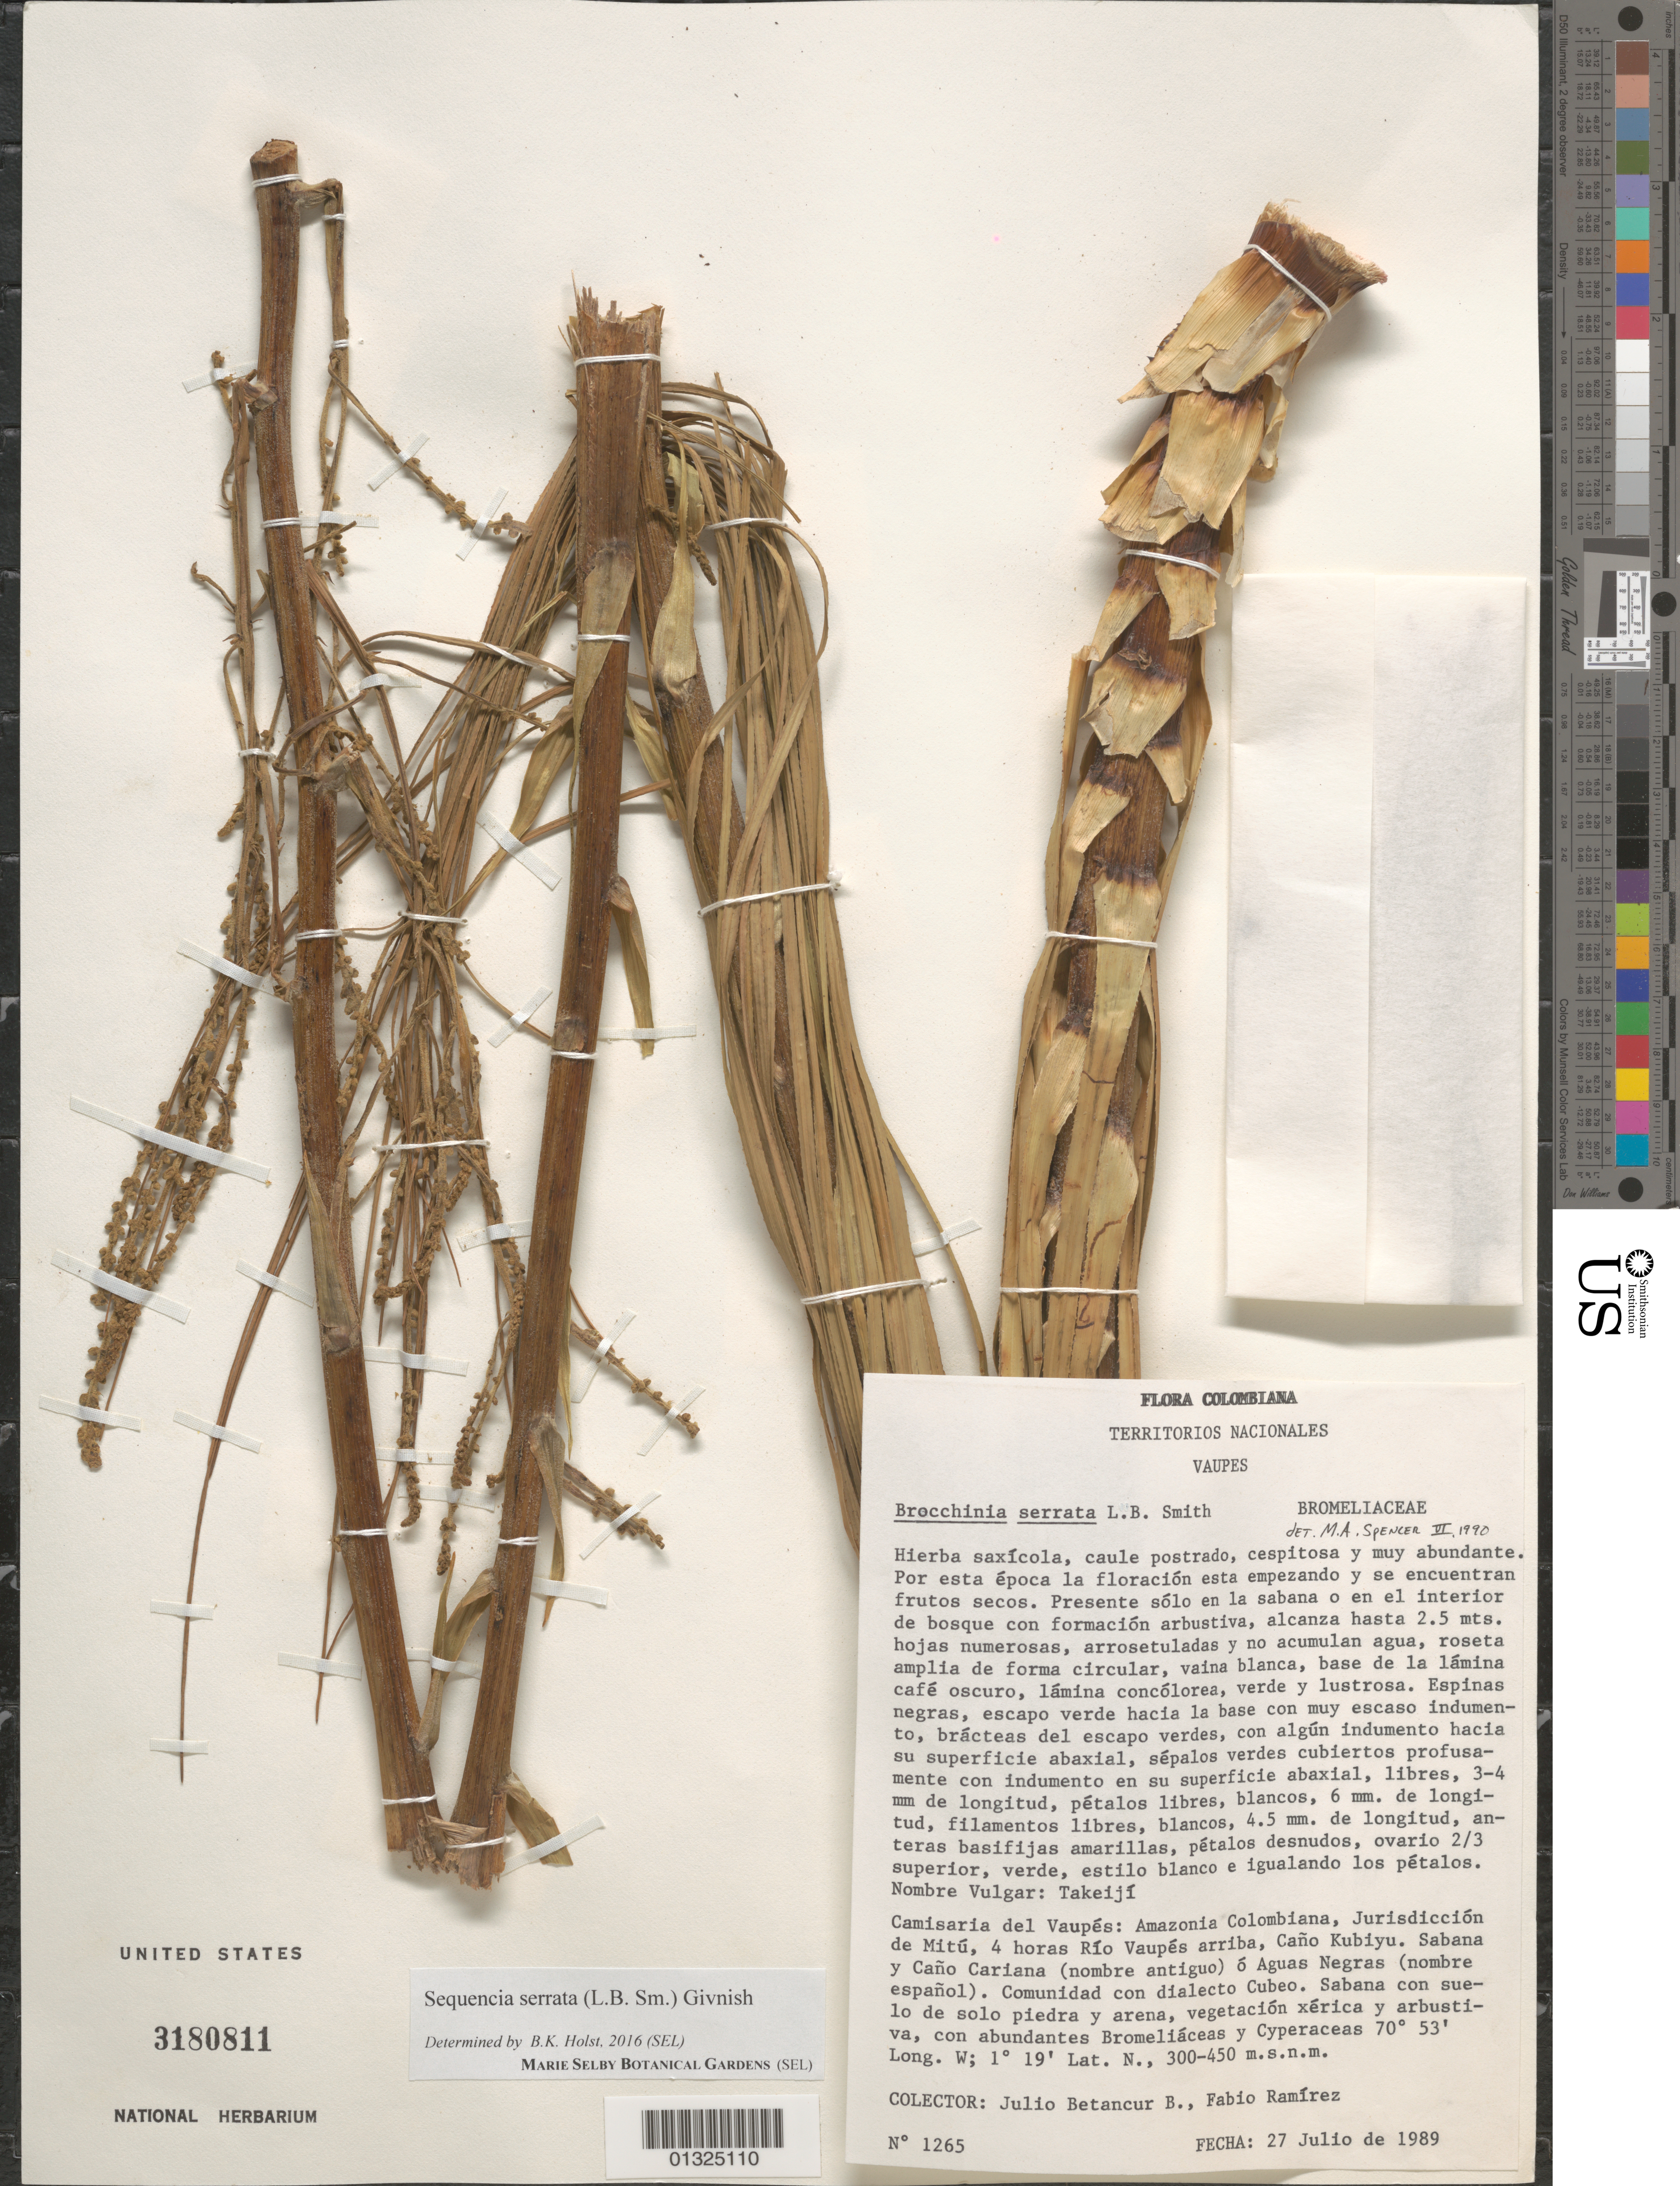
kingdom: Plantae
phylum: Tracheophyta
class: Liliopsida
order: Poales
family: Bromeliaceae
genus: Sequencia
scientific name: Sequencia serrata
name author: (L.B. Sm.) Givnish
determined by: Holst, Bruce K.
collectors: J. Betancur & F. Ramirez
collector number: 1265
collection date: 1989-07-27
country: Colombia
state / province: Vaupes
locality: amisaria del Vaupés: Amazonia Colombiana, Jurisdiccion de Mitú, 4 horas Río Vaupés arriba, Caño Kubiyu. Sabana y Caño Carinana (nomber antiguo) o Aguas Negras (Nombre español). Comunidad con dialecto Cubeo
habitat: Sabana con suelo de solo piedra y arena, vegetacion xerica y arbustiva, con abundantes Bromeliaceas y Cyperaceas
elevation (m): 300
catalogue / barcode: US 3180811